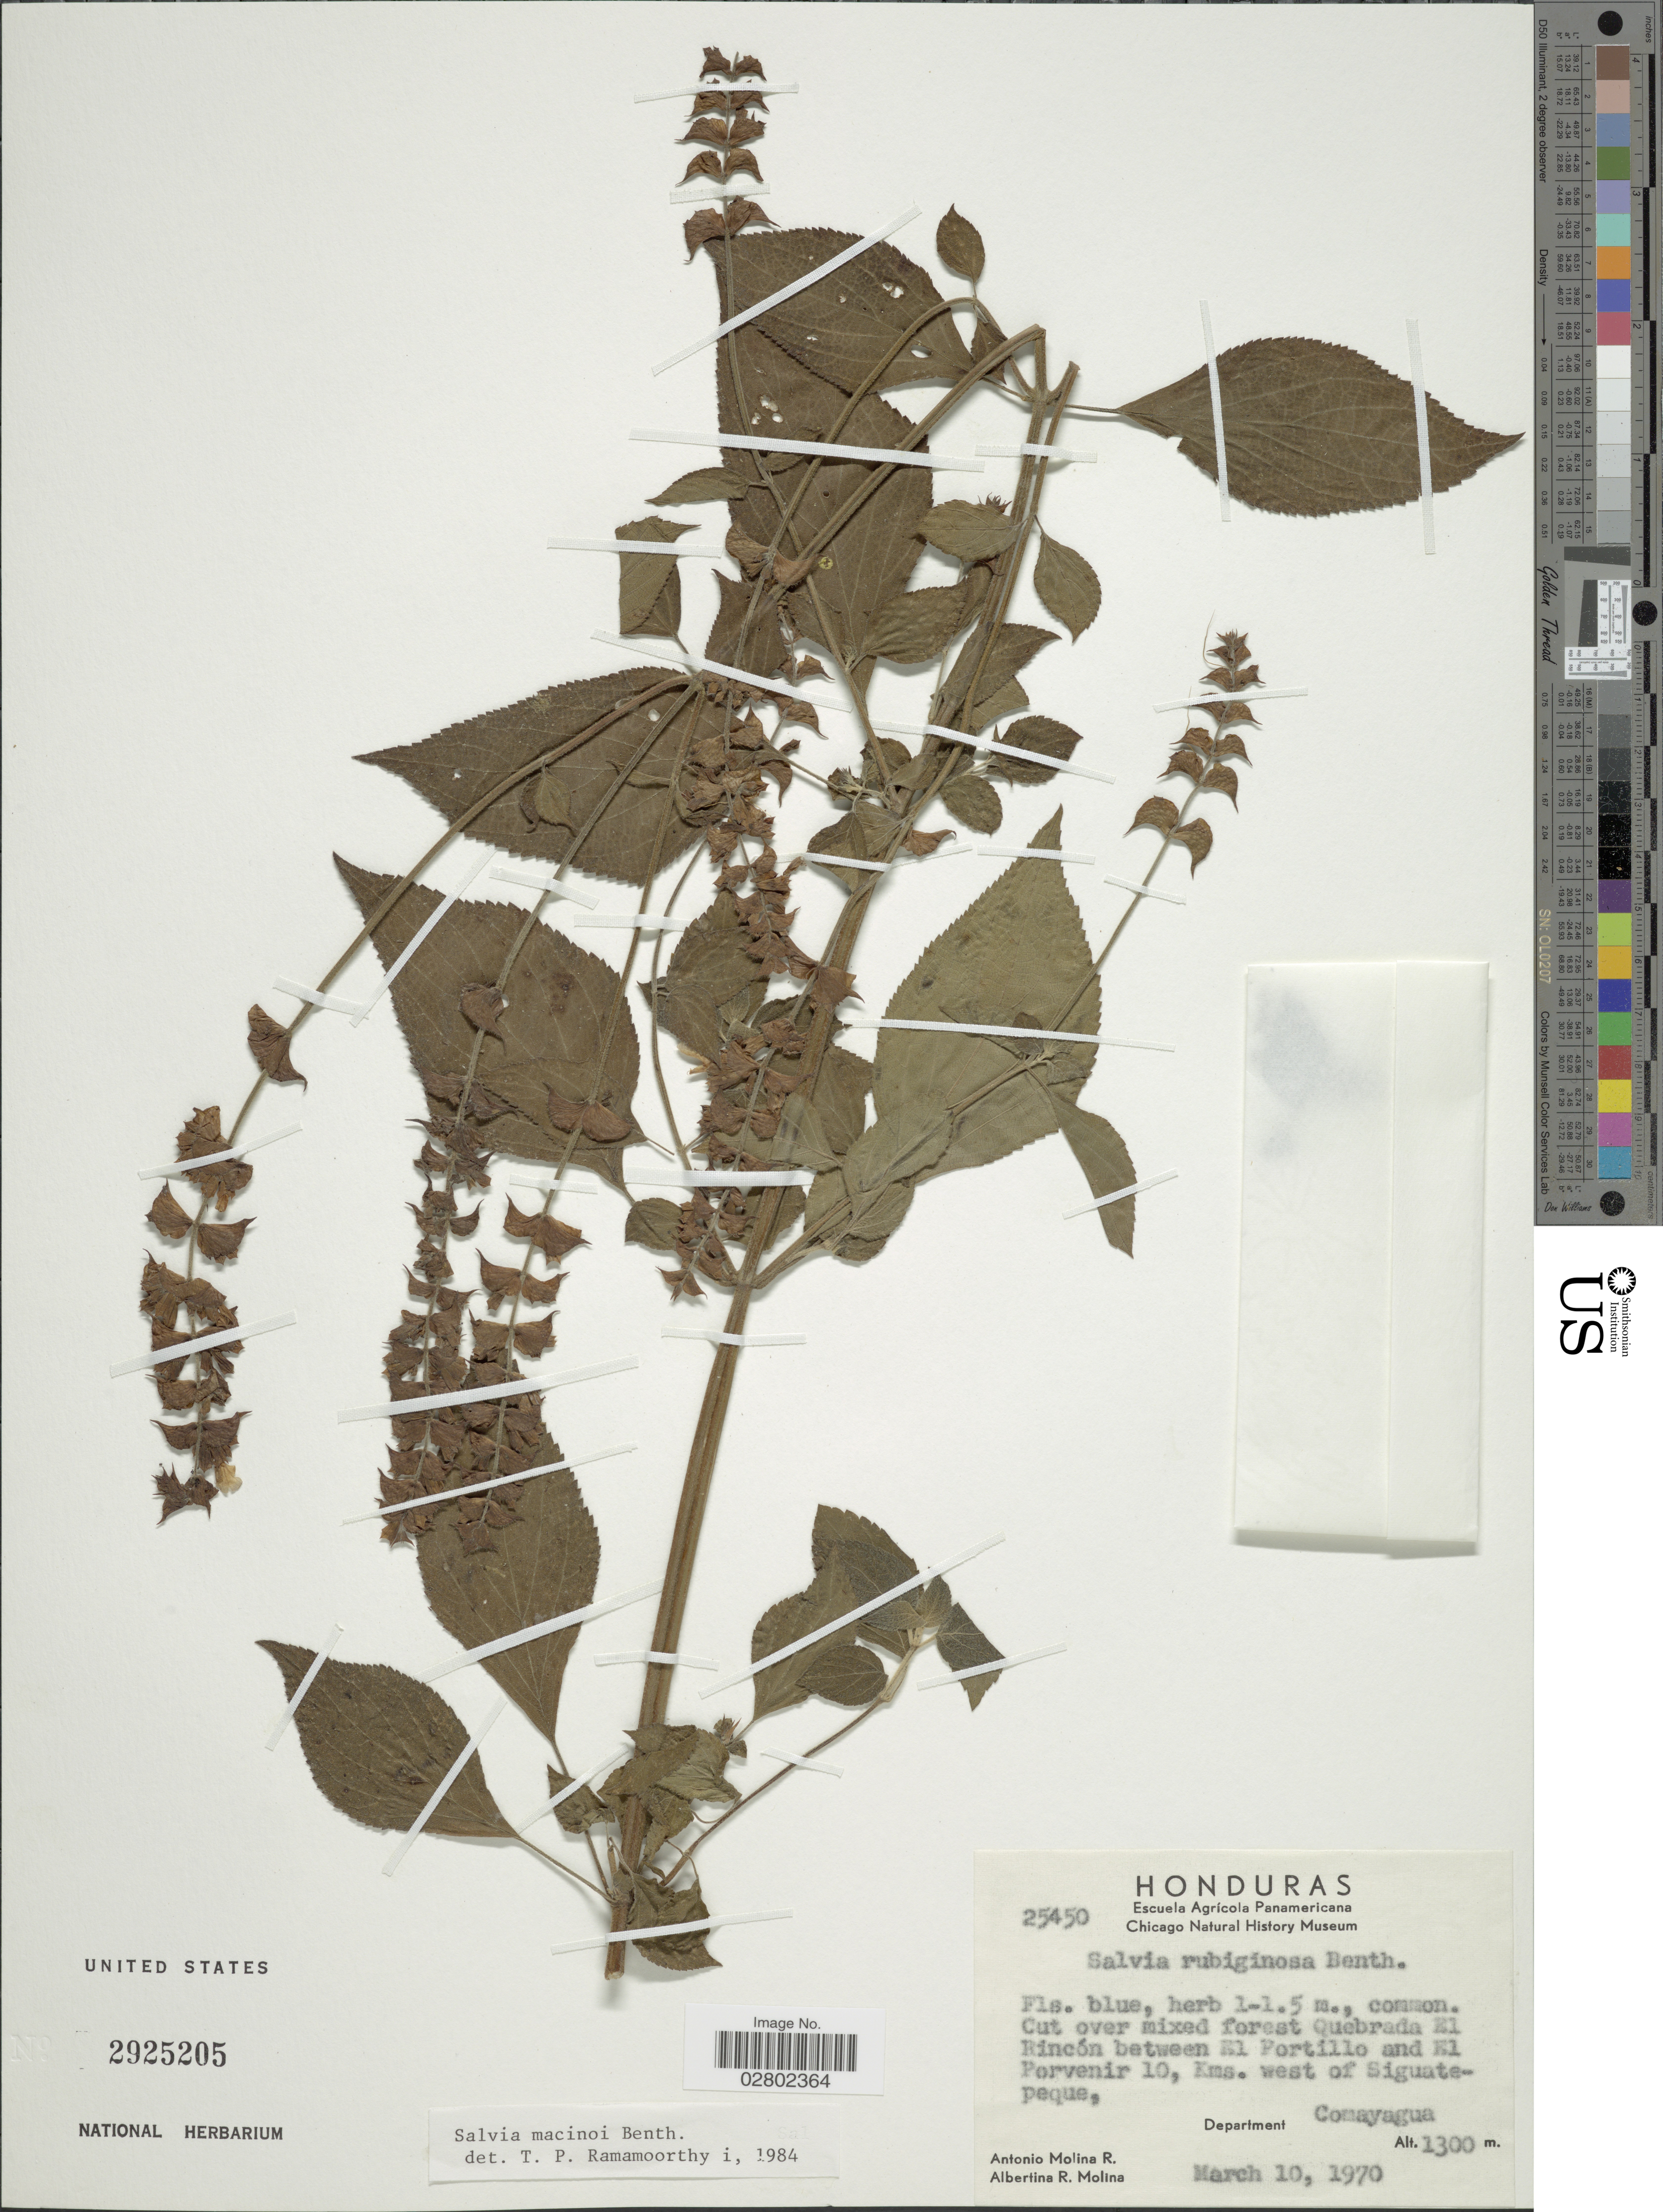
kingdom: Plantae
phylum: Tracheophyta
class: Magnoliopsida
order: Lamiales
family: Lamiaceae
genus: Salvia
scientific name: Salvia mocinoi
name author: Benth.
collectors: A. Molina R. & A. R. Molina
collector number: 25450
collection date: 1970-03-10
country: Honduras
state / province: Comayagua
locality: Cut over mixed forest Quebrada El Rincón between El Portillo and El Porvenir 10, Kms. west of Siguatepeque, Department Comayagua.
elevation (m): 1300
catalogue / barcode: US 2925205